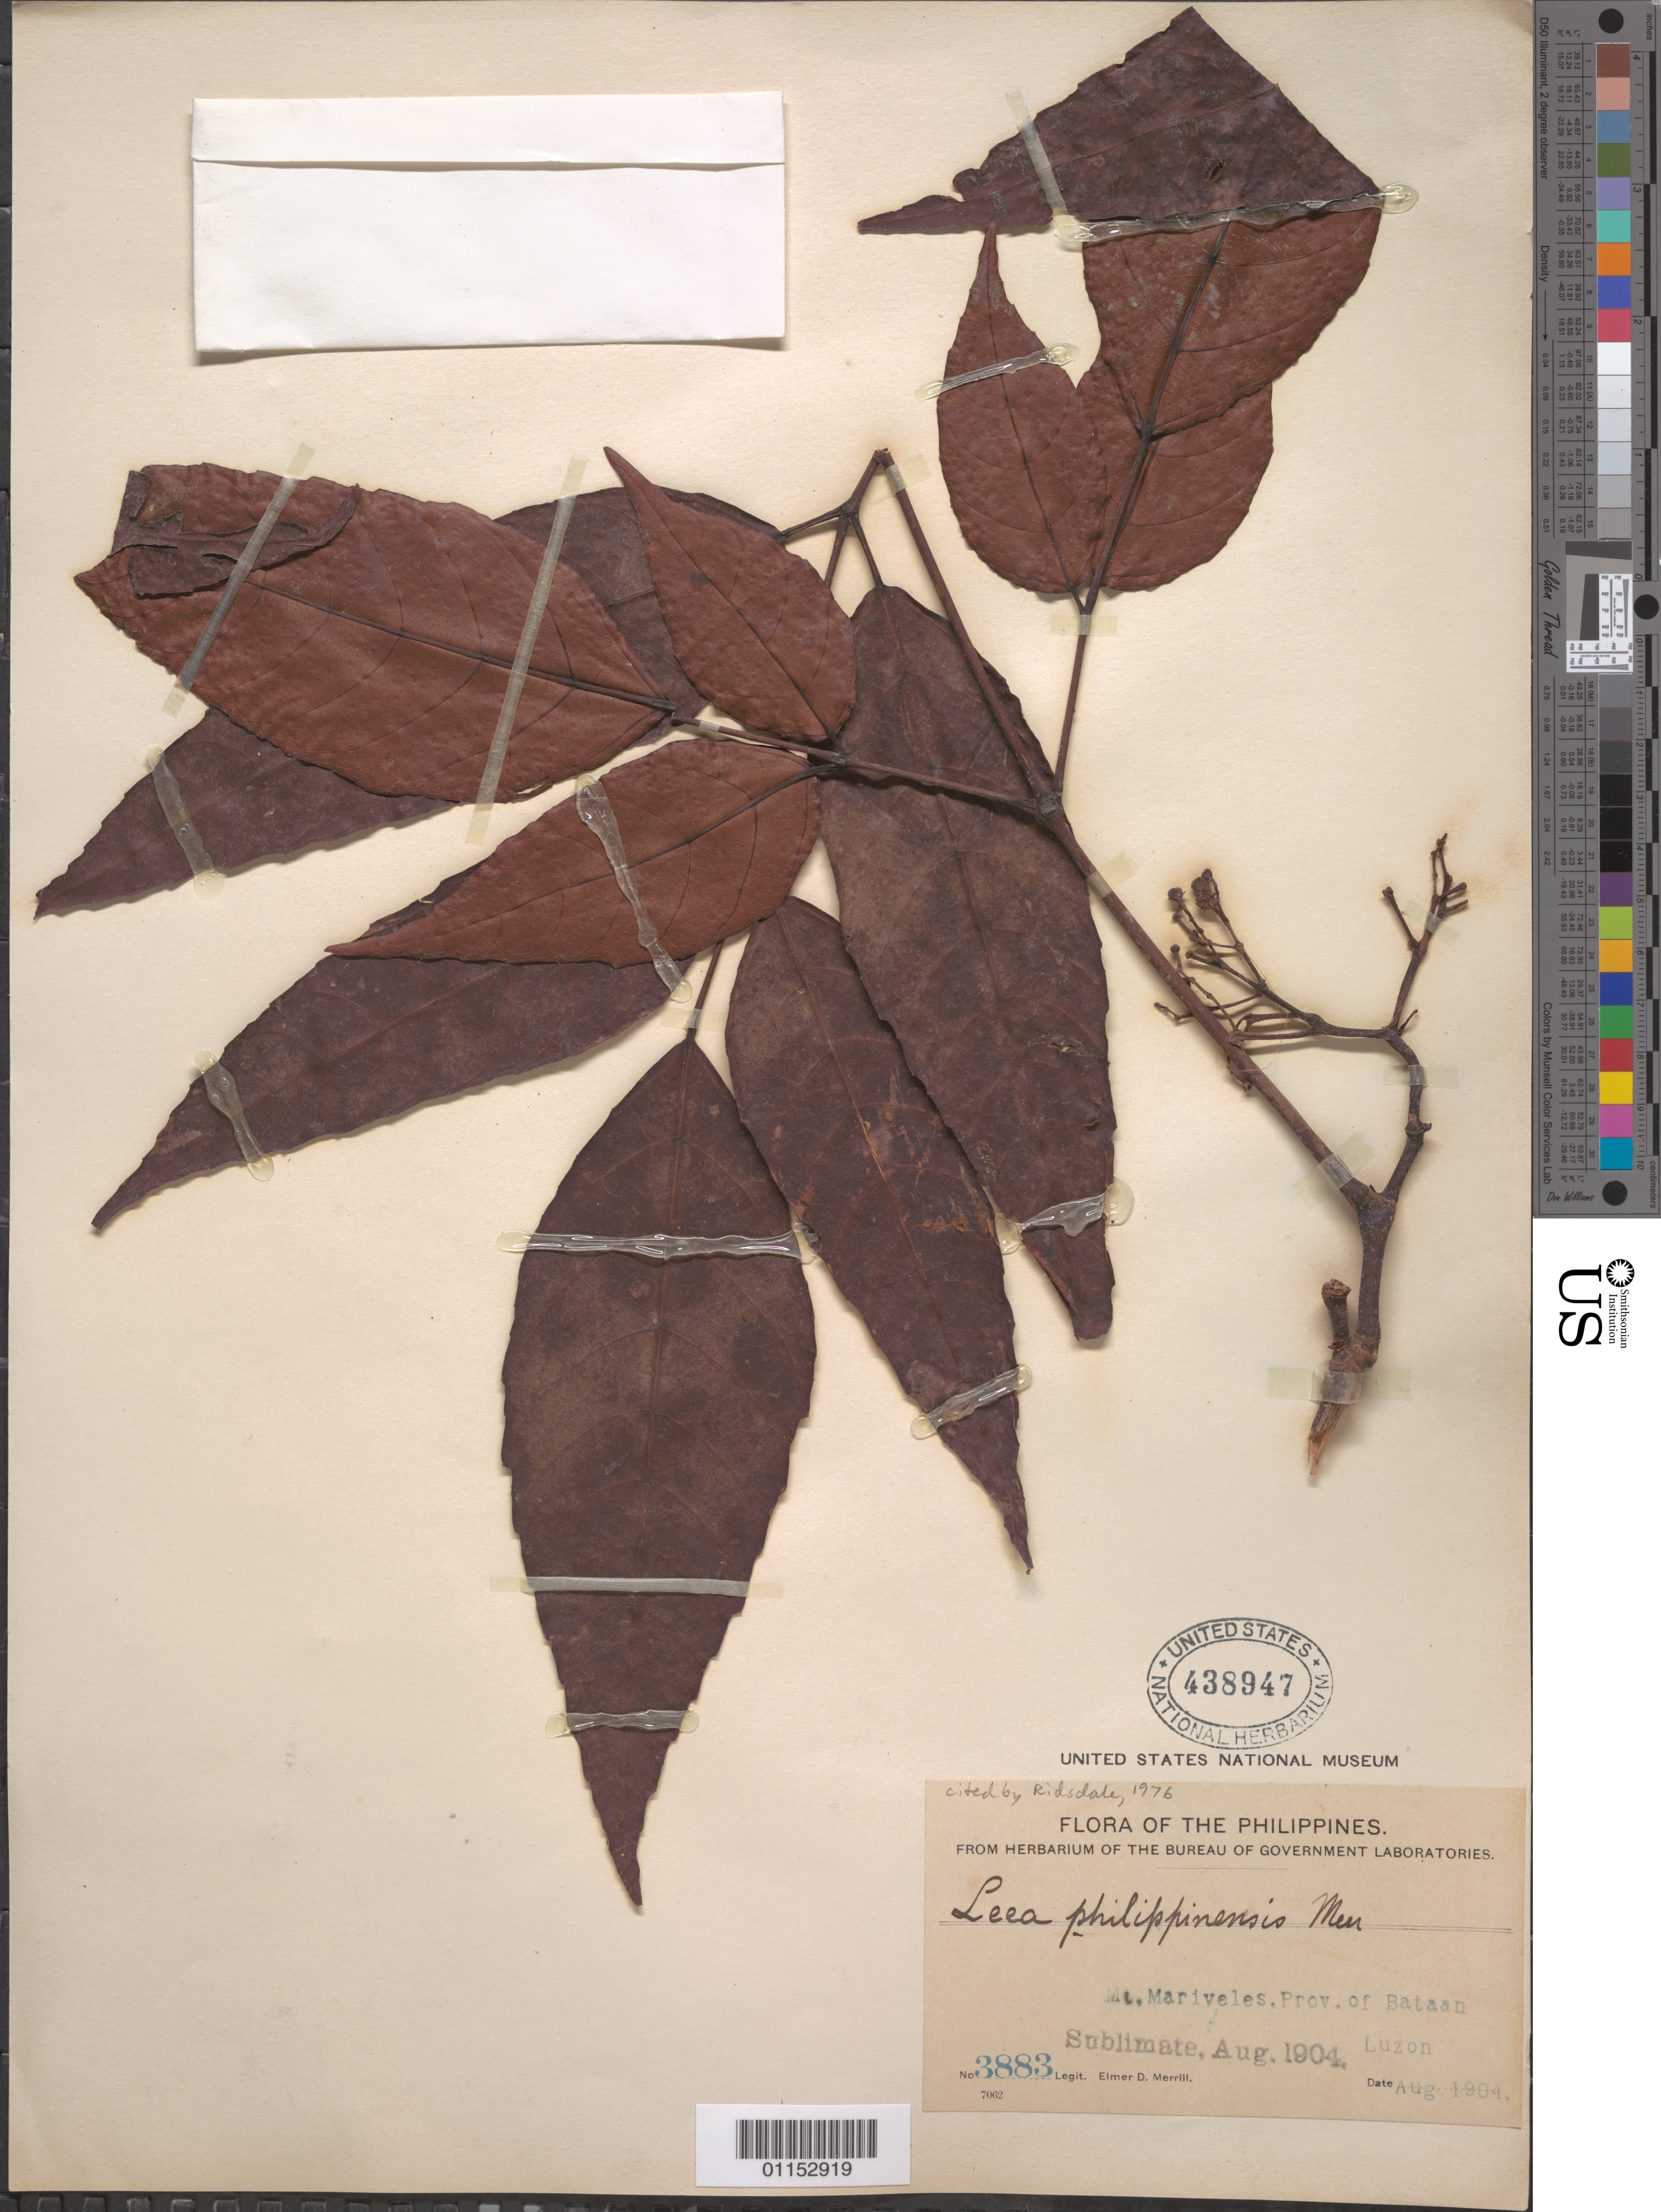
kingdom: Plantae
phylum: Tracheophyta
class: Magnoliopsida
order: Vitales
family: Vitaceae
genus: Leea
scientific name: Leea philippinensis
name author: Merr.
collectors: E. D. Merrill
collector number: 3883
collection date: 1904-08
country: Philippines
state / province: Central Luzon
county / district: Bataan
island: Luzon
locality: Mt Mariveles. Luzon.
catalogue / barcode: US 438947